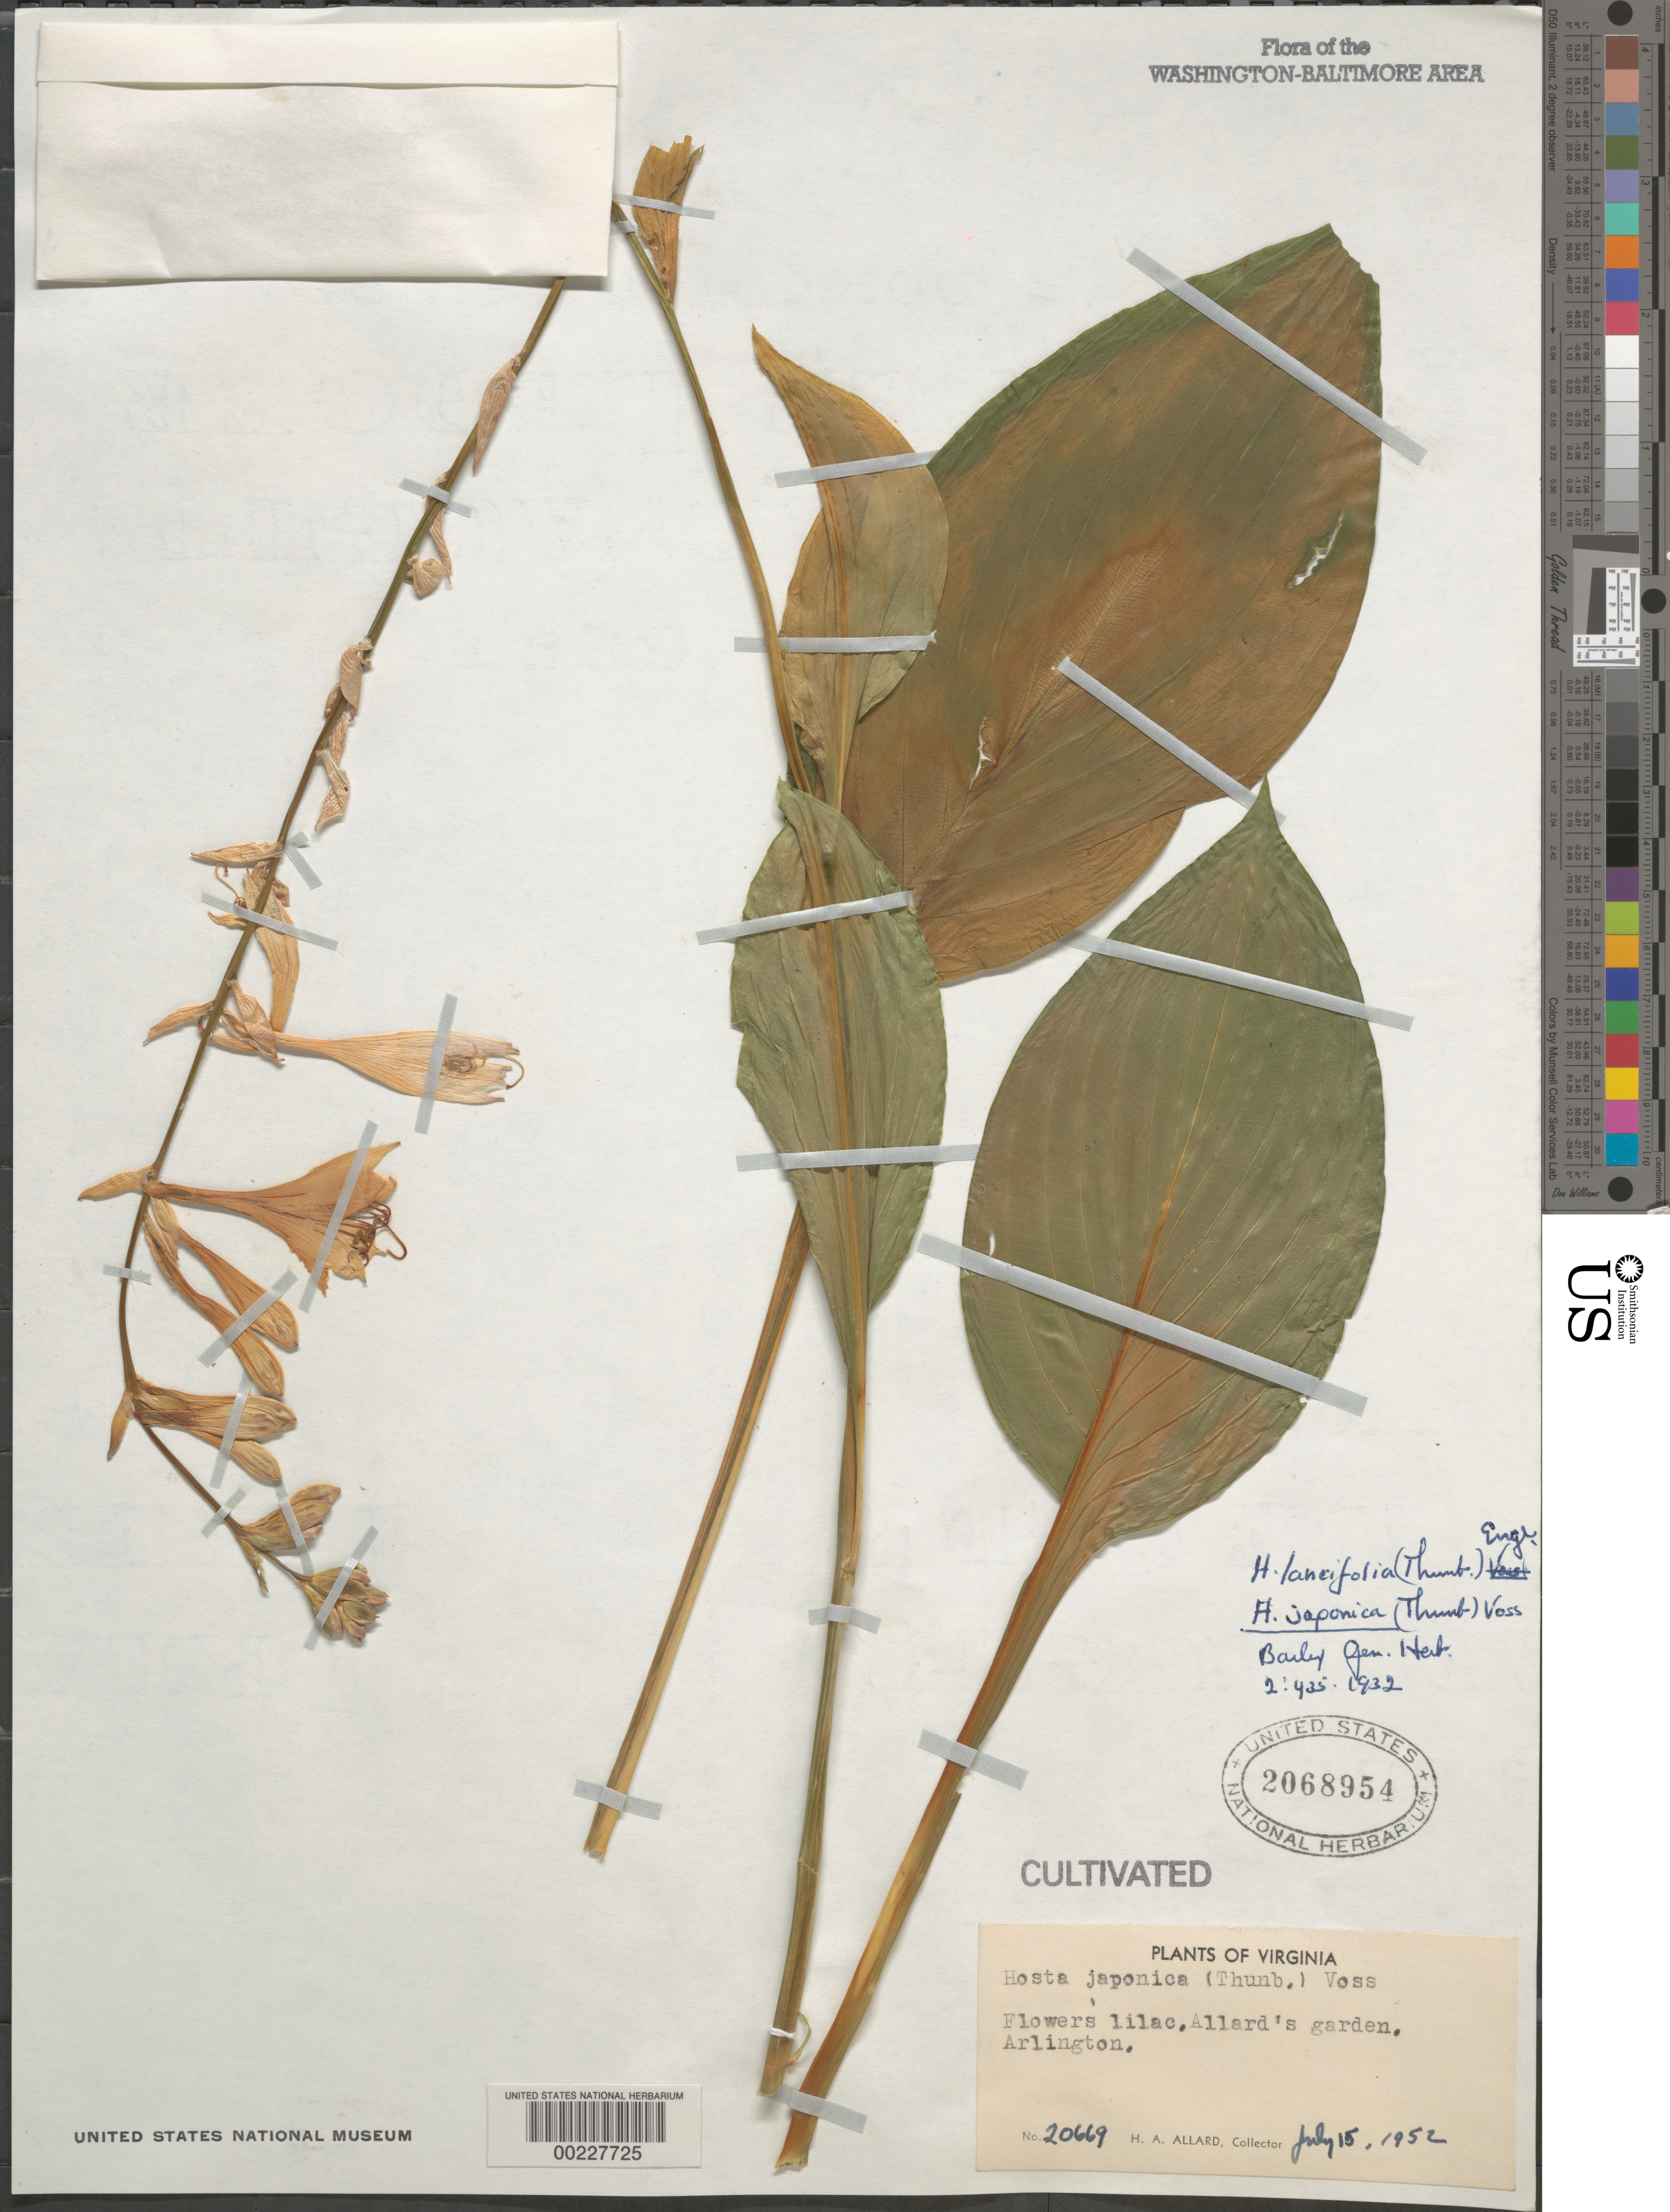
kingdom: Plantae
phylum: Tracheophyta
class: Liliopsida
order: Asparagales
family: Asparagaceae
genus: Hosta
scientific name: Hosta lancifolia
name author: Engl.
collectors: H. A. Allard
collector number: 20669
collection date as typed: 15 Jul 1952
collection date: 1952-07-15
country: United States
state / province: Virginia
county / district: Arlington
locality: Arlington, Allard's Garden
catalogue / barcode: US 2068954